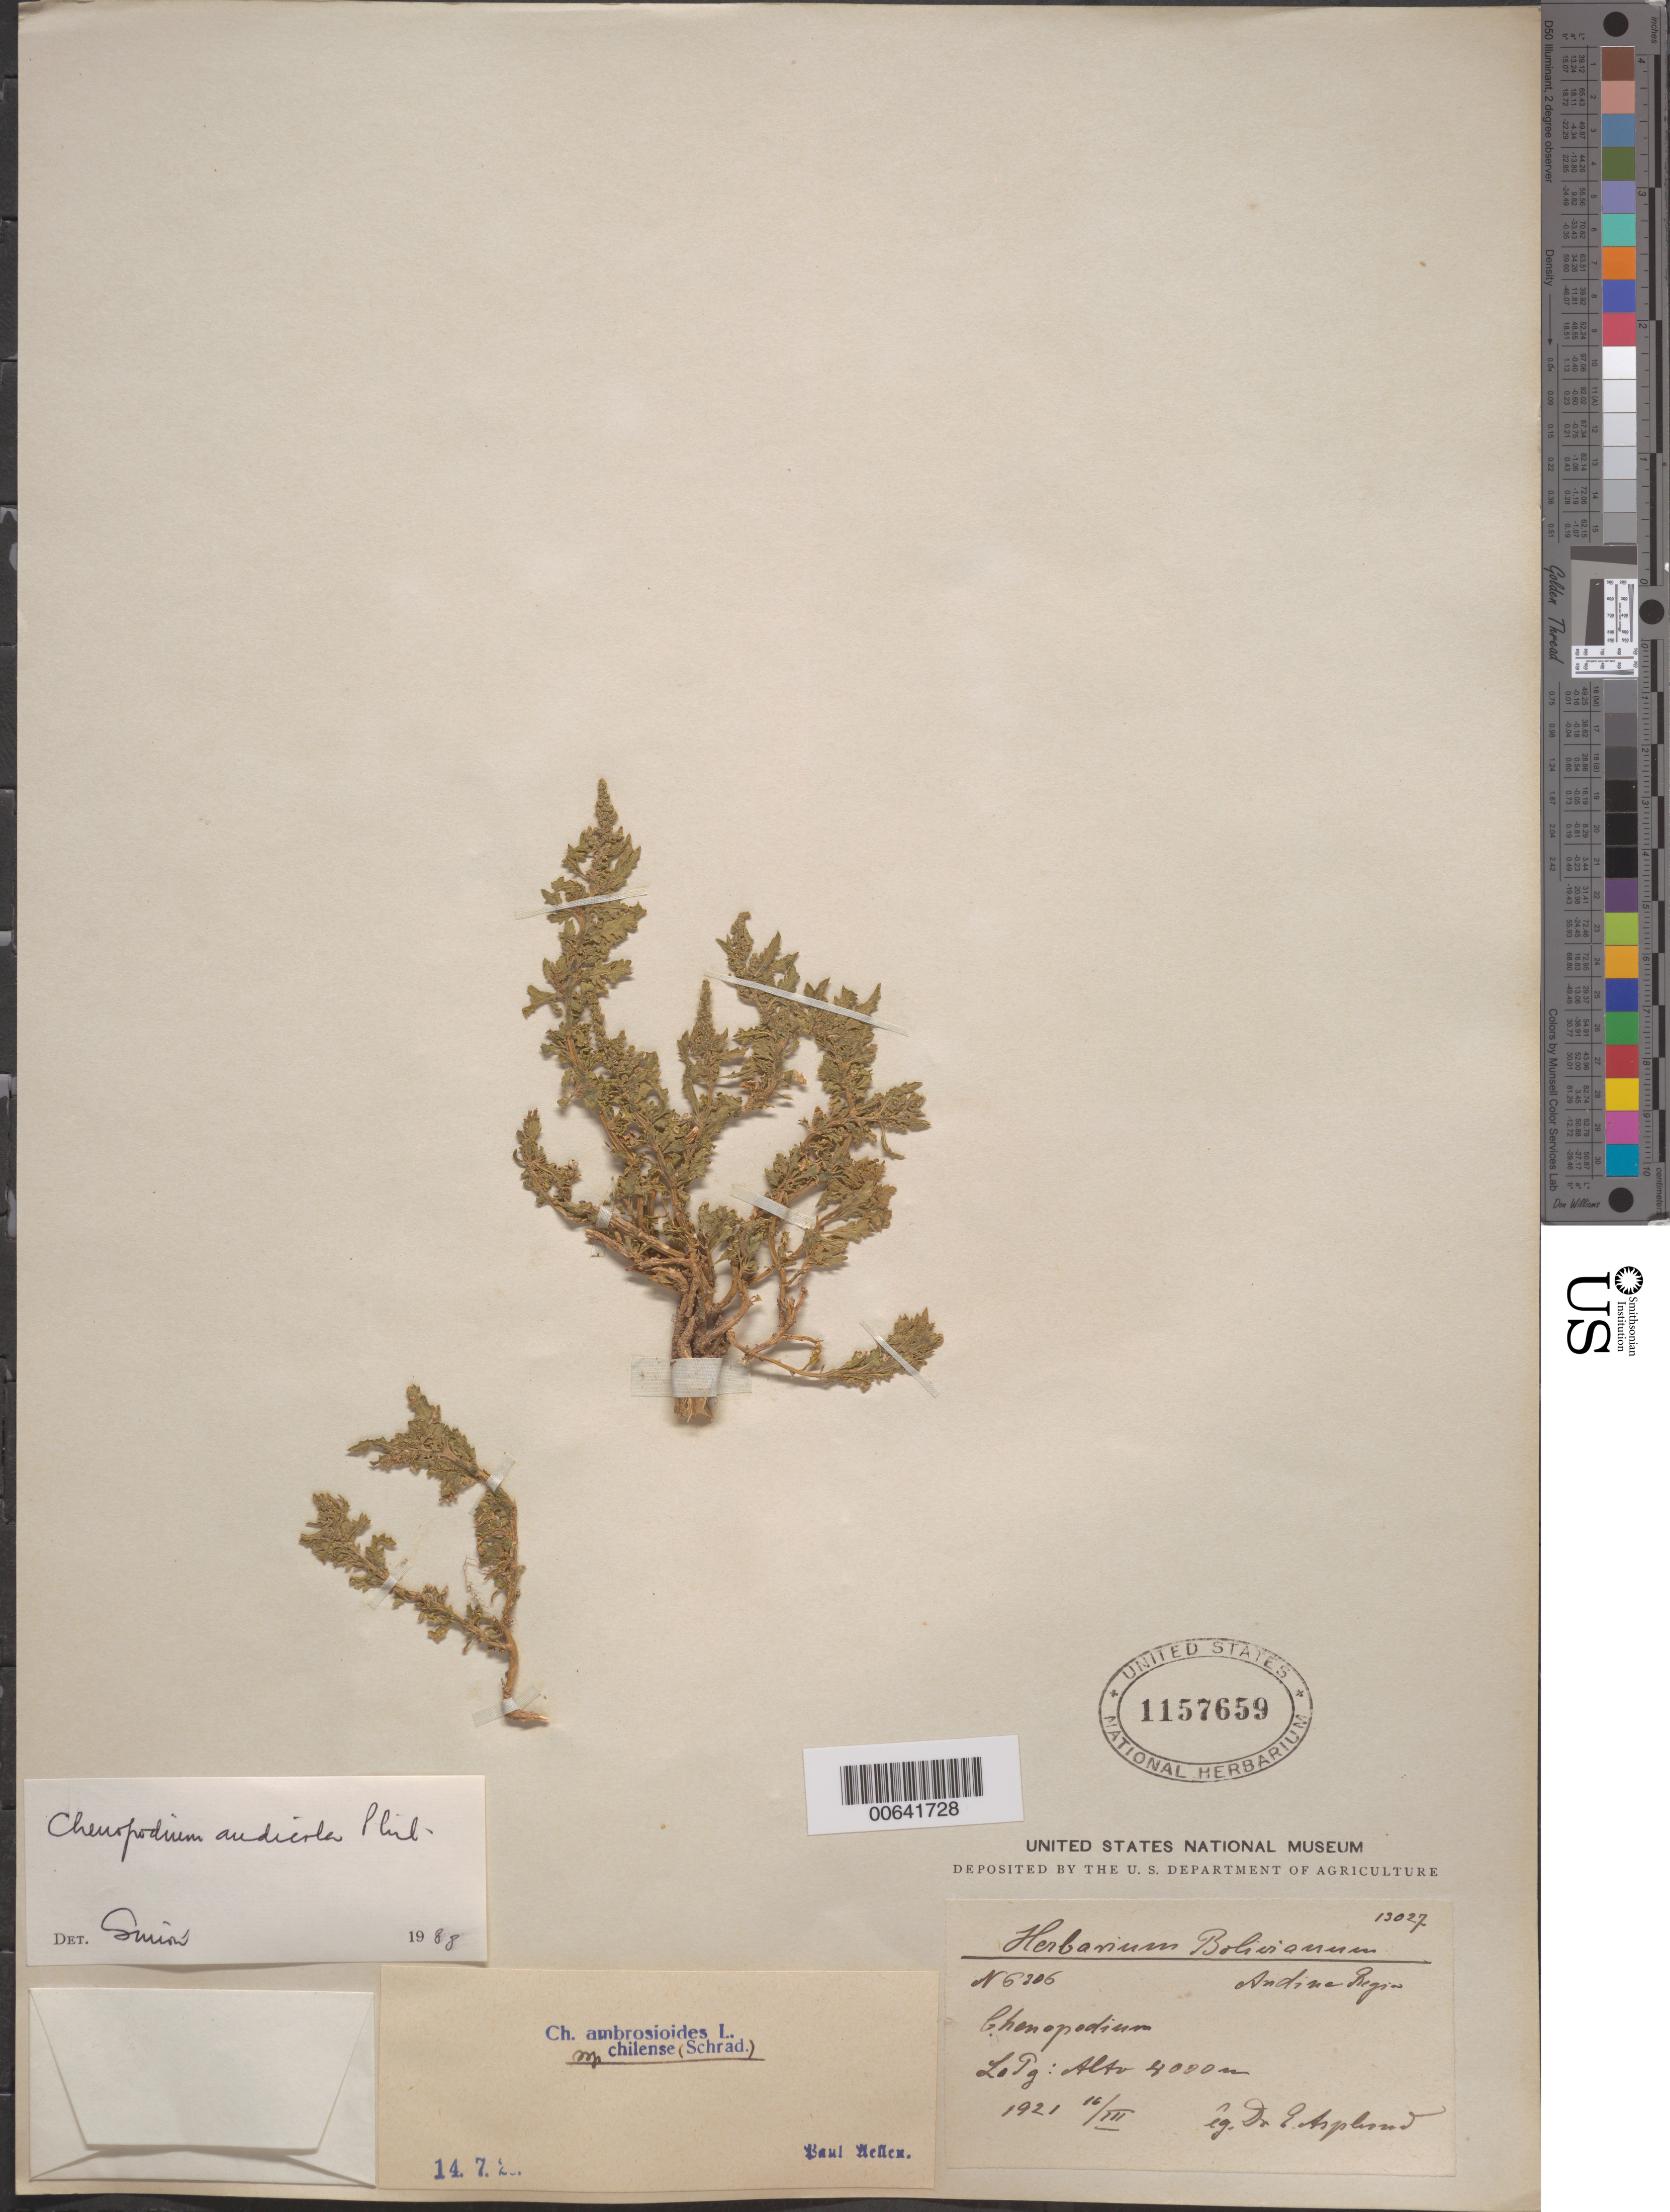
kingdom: Plantae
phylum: Tracheophyta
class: Magnoliopsida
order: Caryophyllales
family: Amaranthaceae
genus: Chenopodium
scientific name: Chenopodium andicola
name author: (Phil.) Reiche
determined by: Simión, --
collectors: E. Asplund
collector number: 206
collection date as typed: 16 Mar 1921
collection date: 1921-03-16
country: Bolivia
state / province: La Paz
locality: Alto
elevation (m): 4000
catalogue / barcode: US 1157659